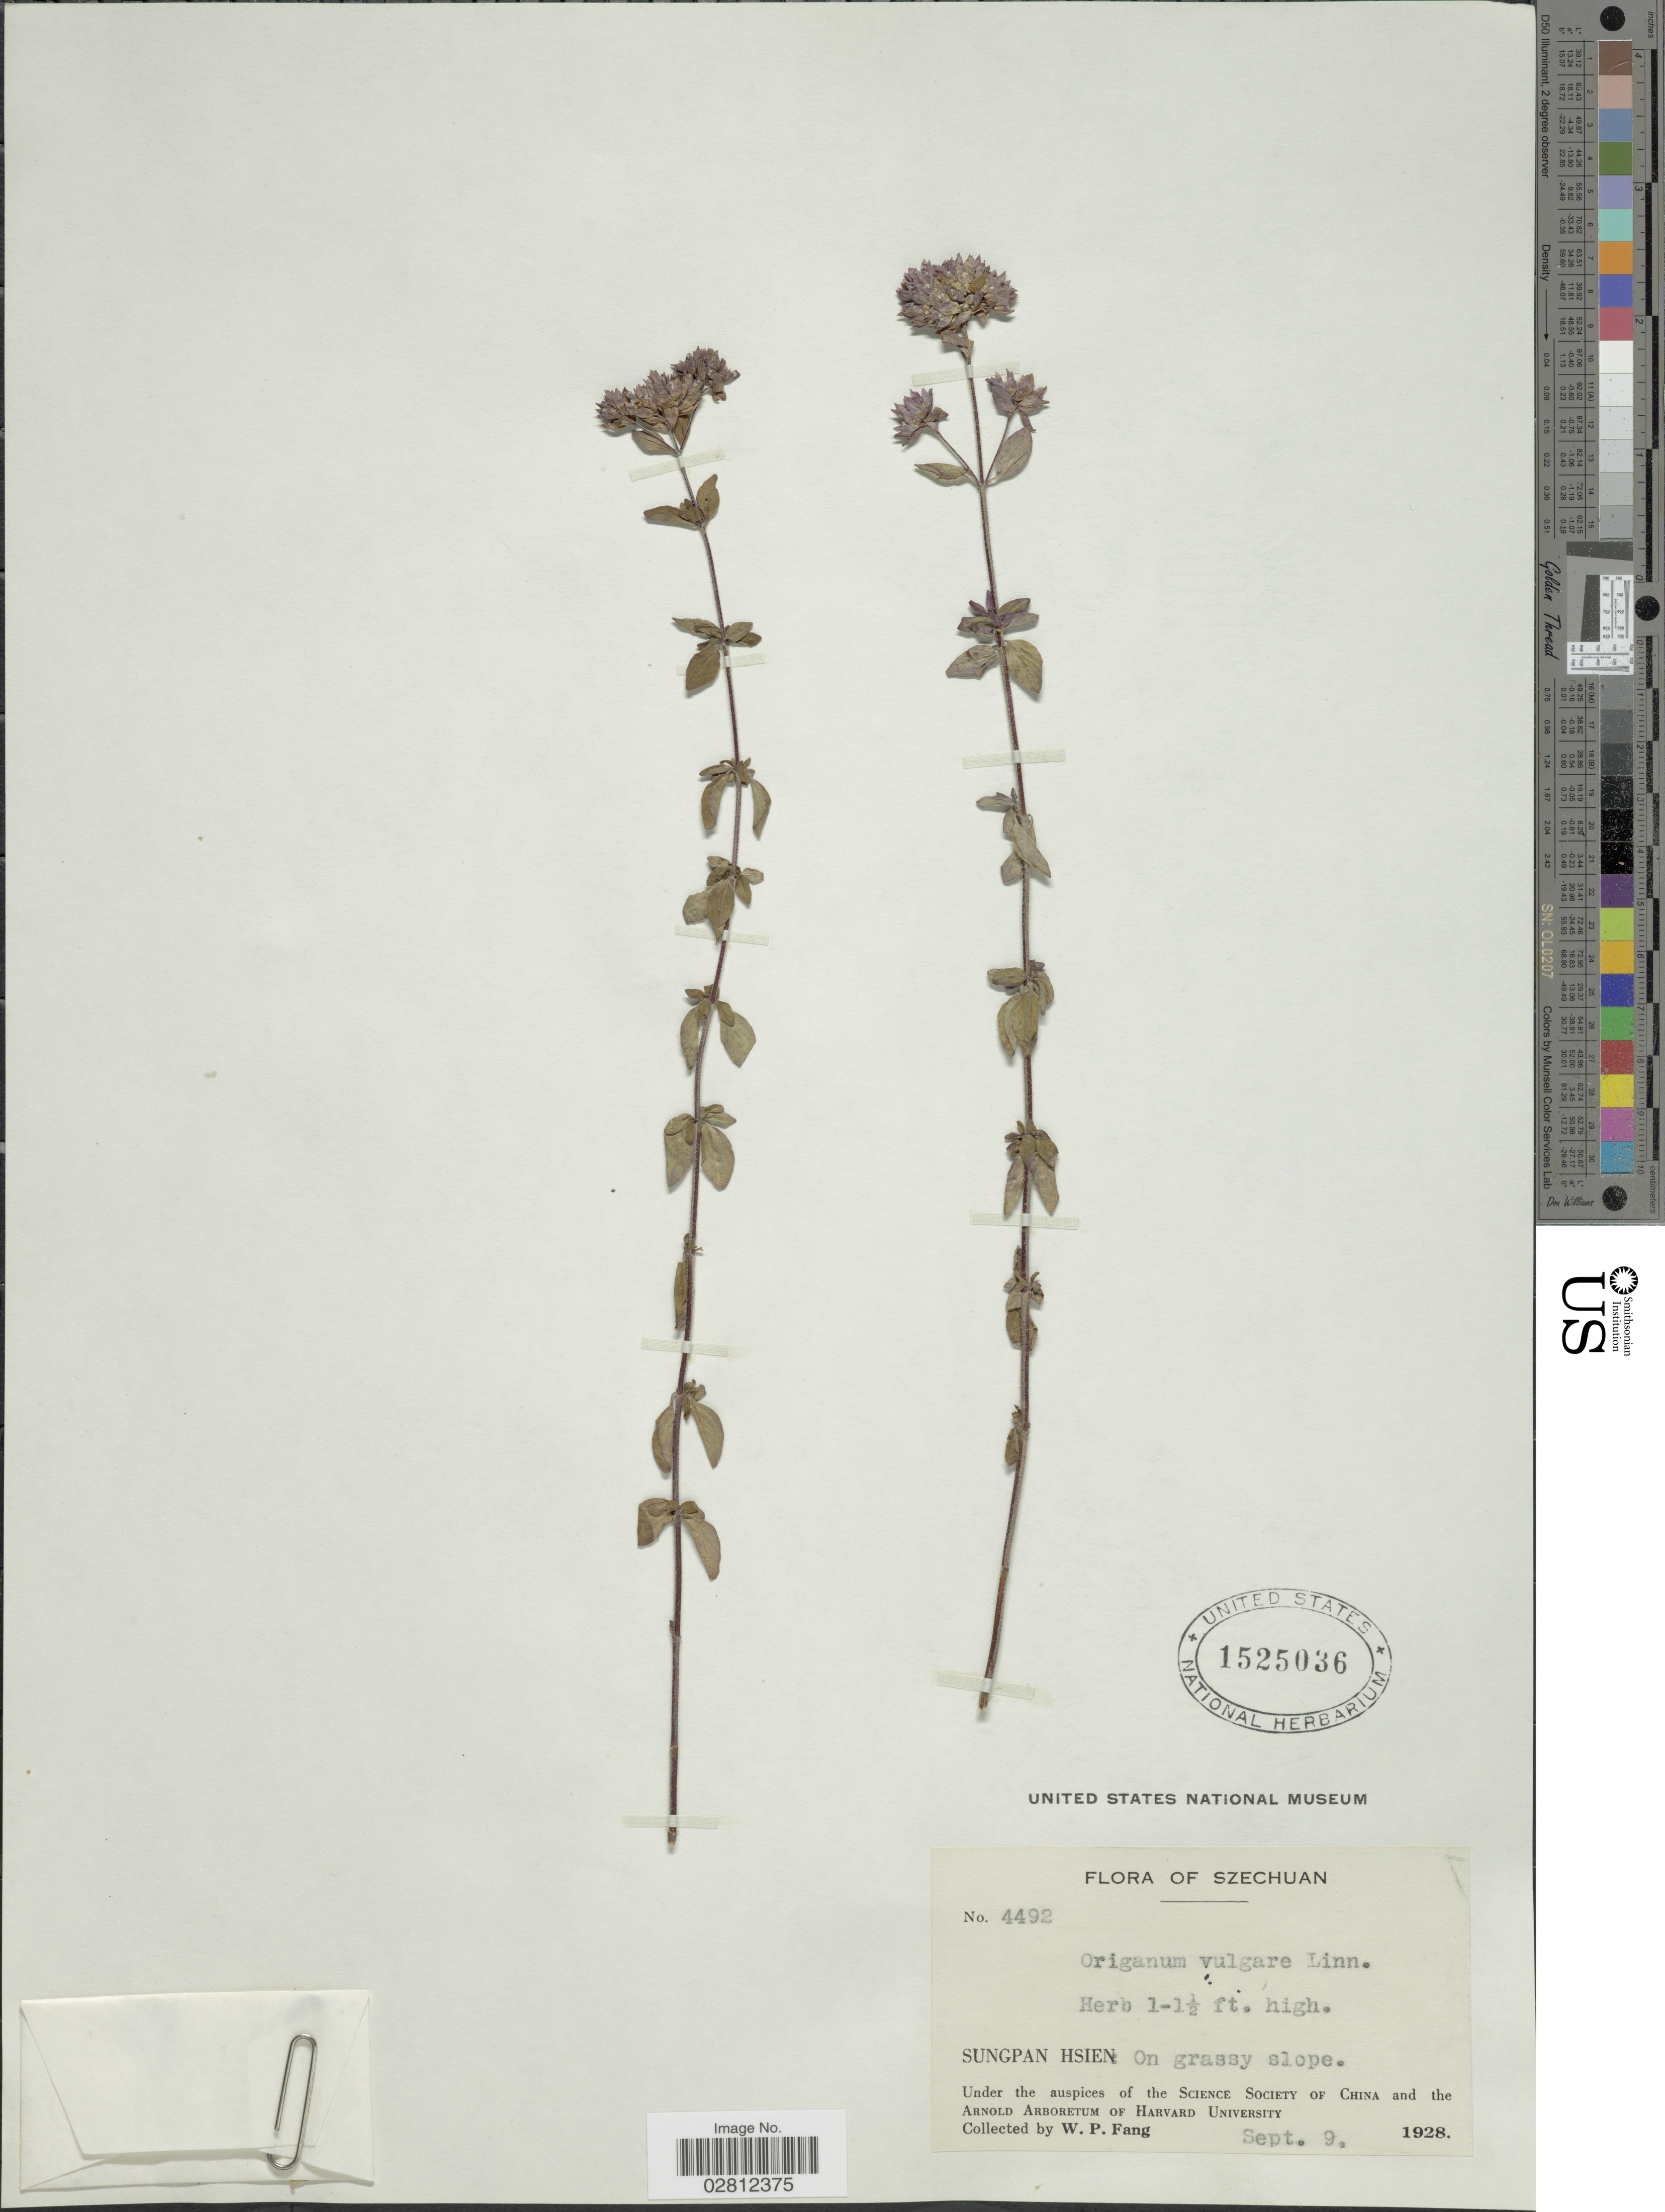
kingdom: Plantae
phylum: Tracheophyta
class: Magnoliopsida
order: Lamiales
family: Lamiaceae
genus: Origanum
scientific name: Origanum vulgare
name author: L.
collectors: W. P. Fang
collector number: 4492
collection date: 1928-09-09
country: China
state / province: Sichuan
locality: Szechuan, Sungpan Hsien.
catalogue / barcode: US 1525036